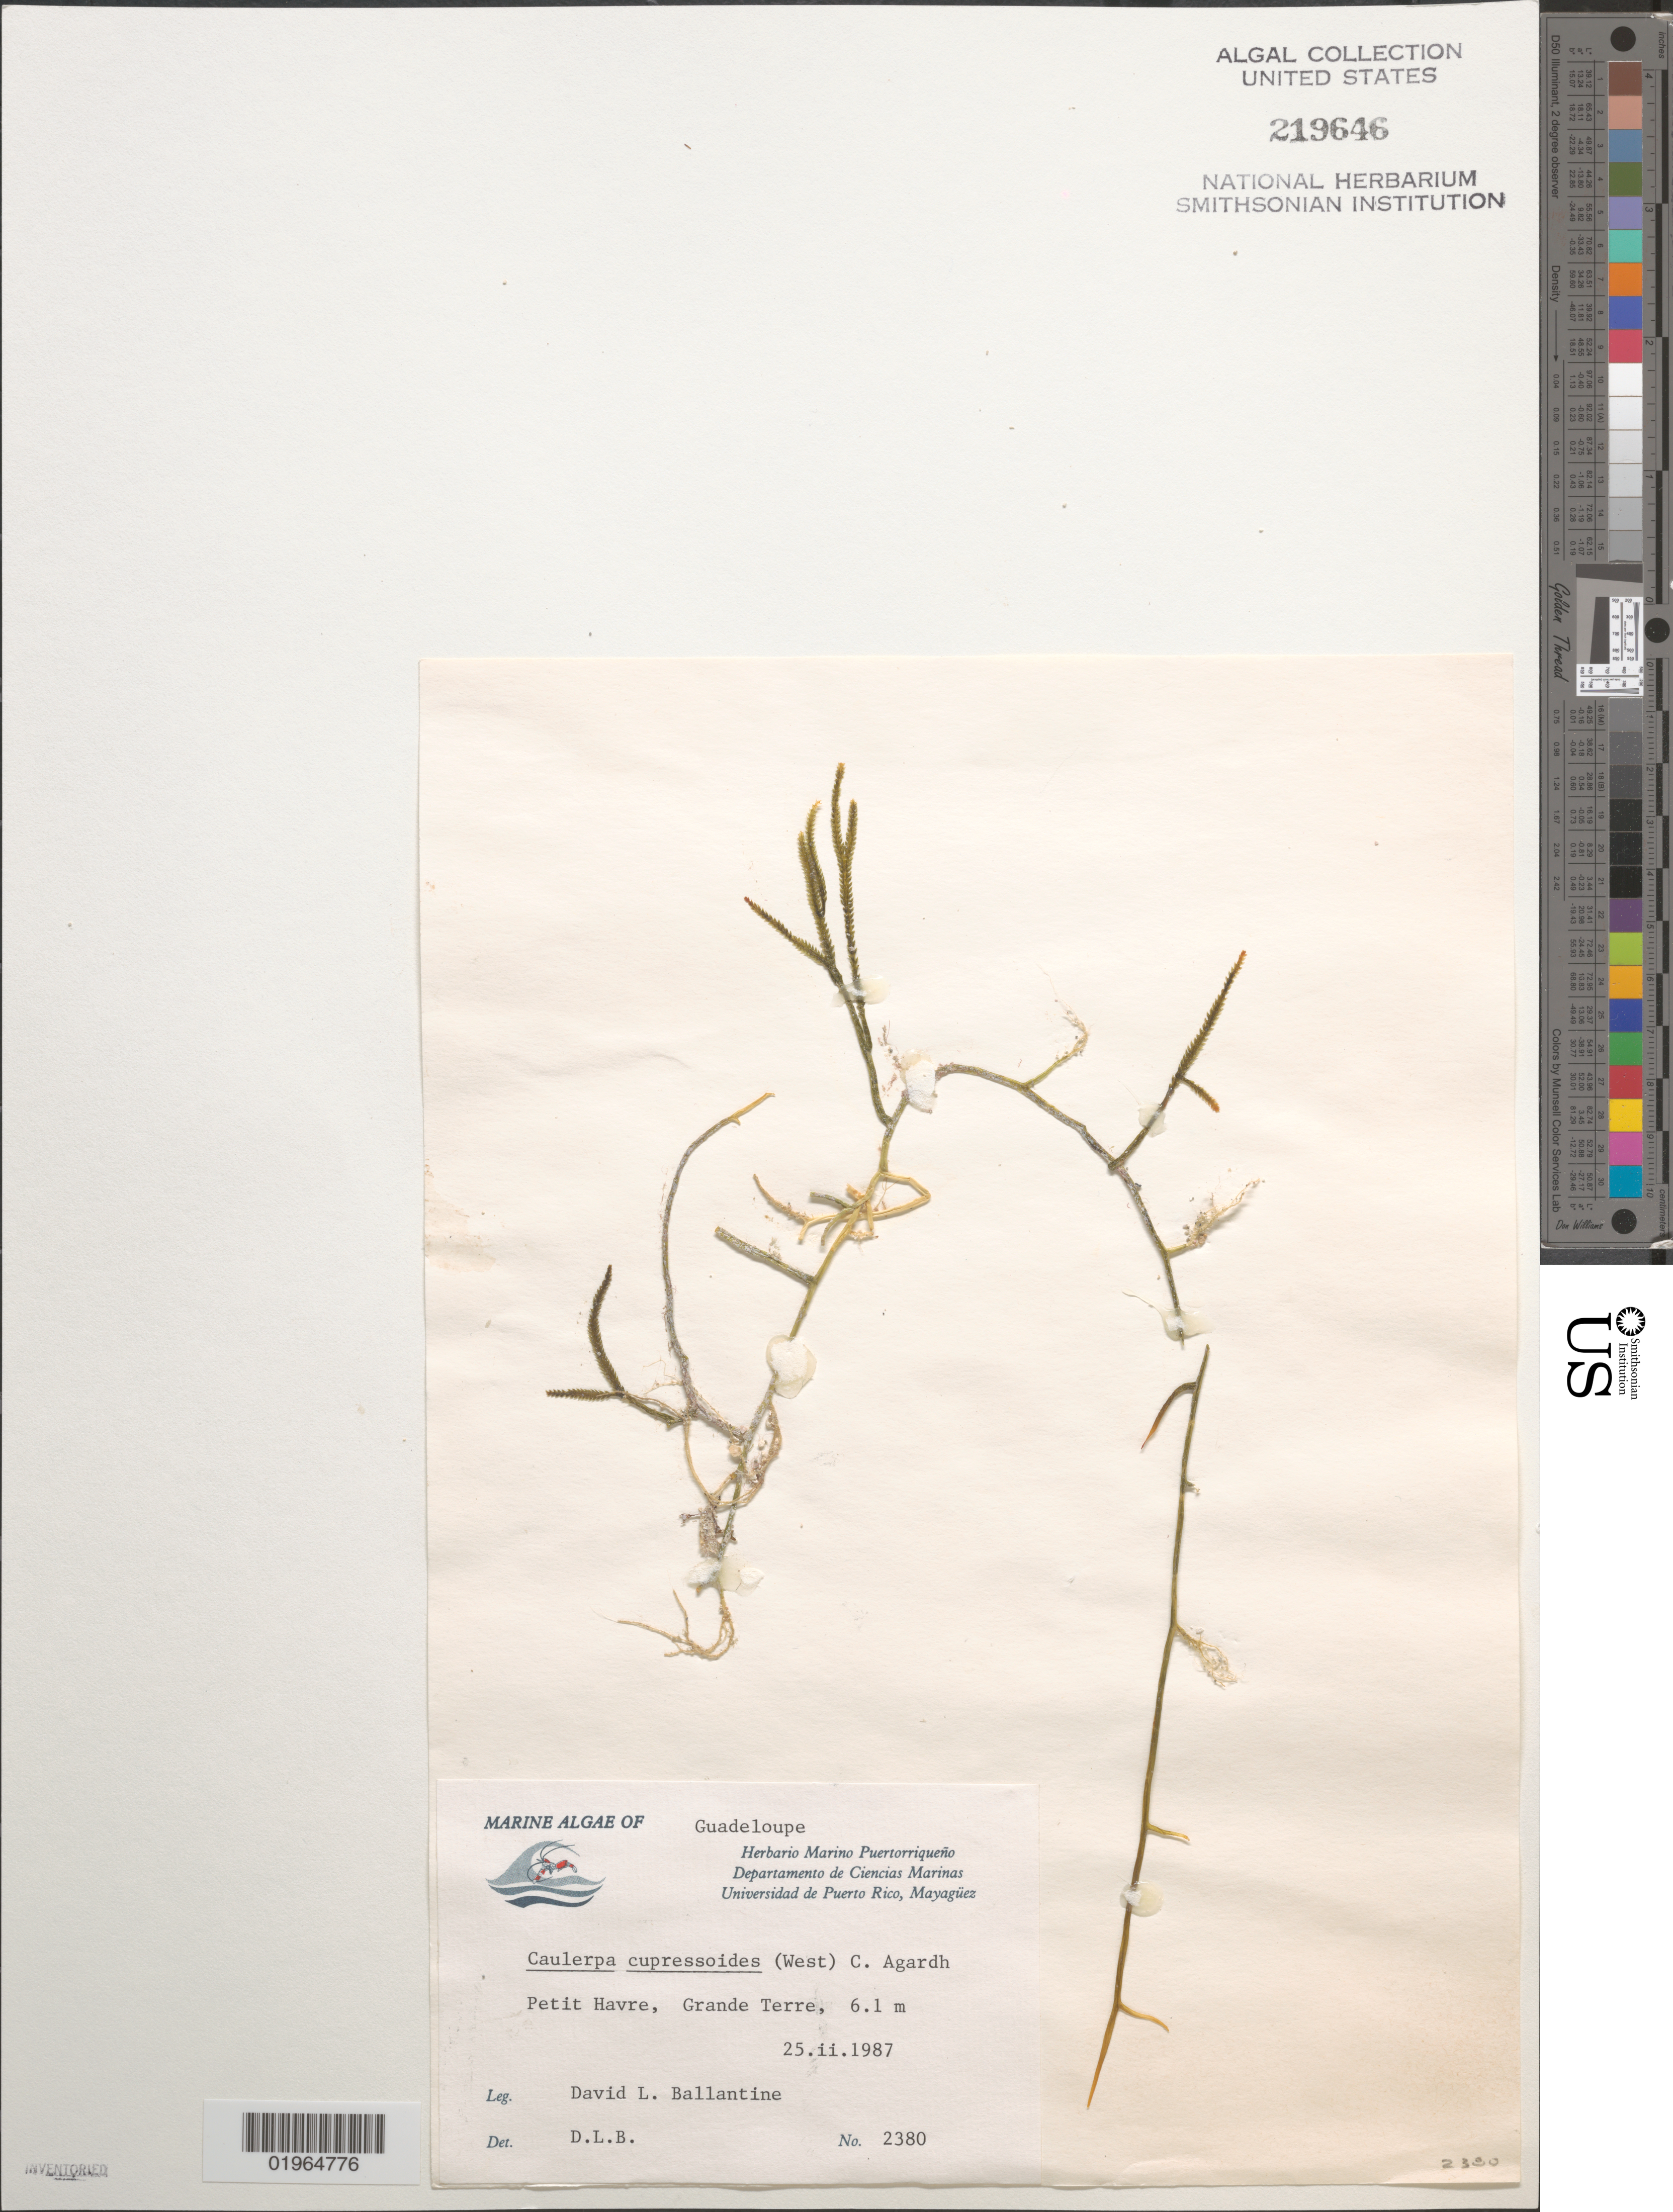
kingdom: Plantae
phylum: Chlorophyta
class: Ulvophyceae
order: Bryopsidales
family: Caulerpaceae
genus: Caulerpa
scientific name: Caulerpa cupressoides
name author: (Vahl) C. Agardh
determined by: Ballantine, D. L.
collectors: D.L. Ballantine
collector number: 2380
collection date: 1987-02-25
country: Guadeloupe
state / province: Grande Terre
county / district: Petit Havre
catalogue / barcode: US 219646